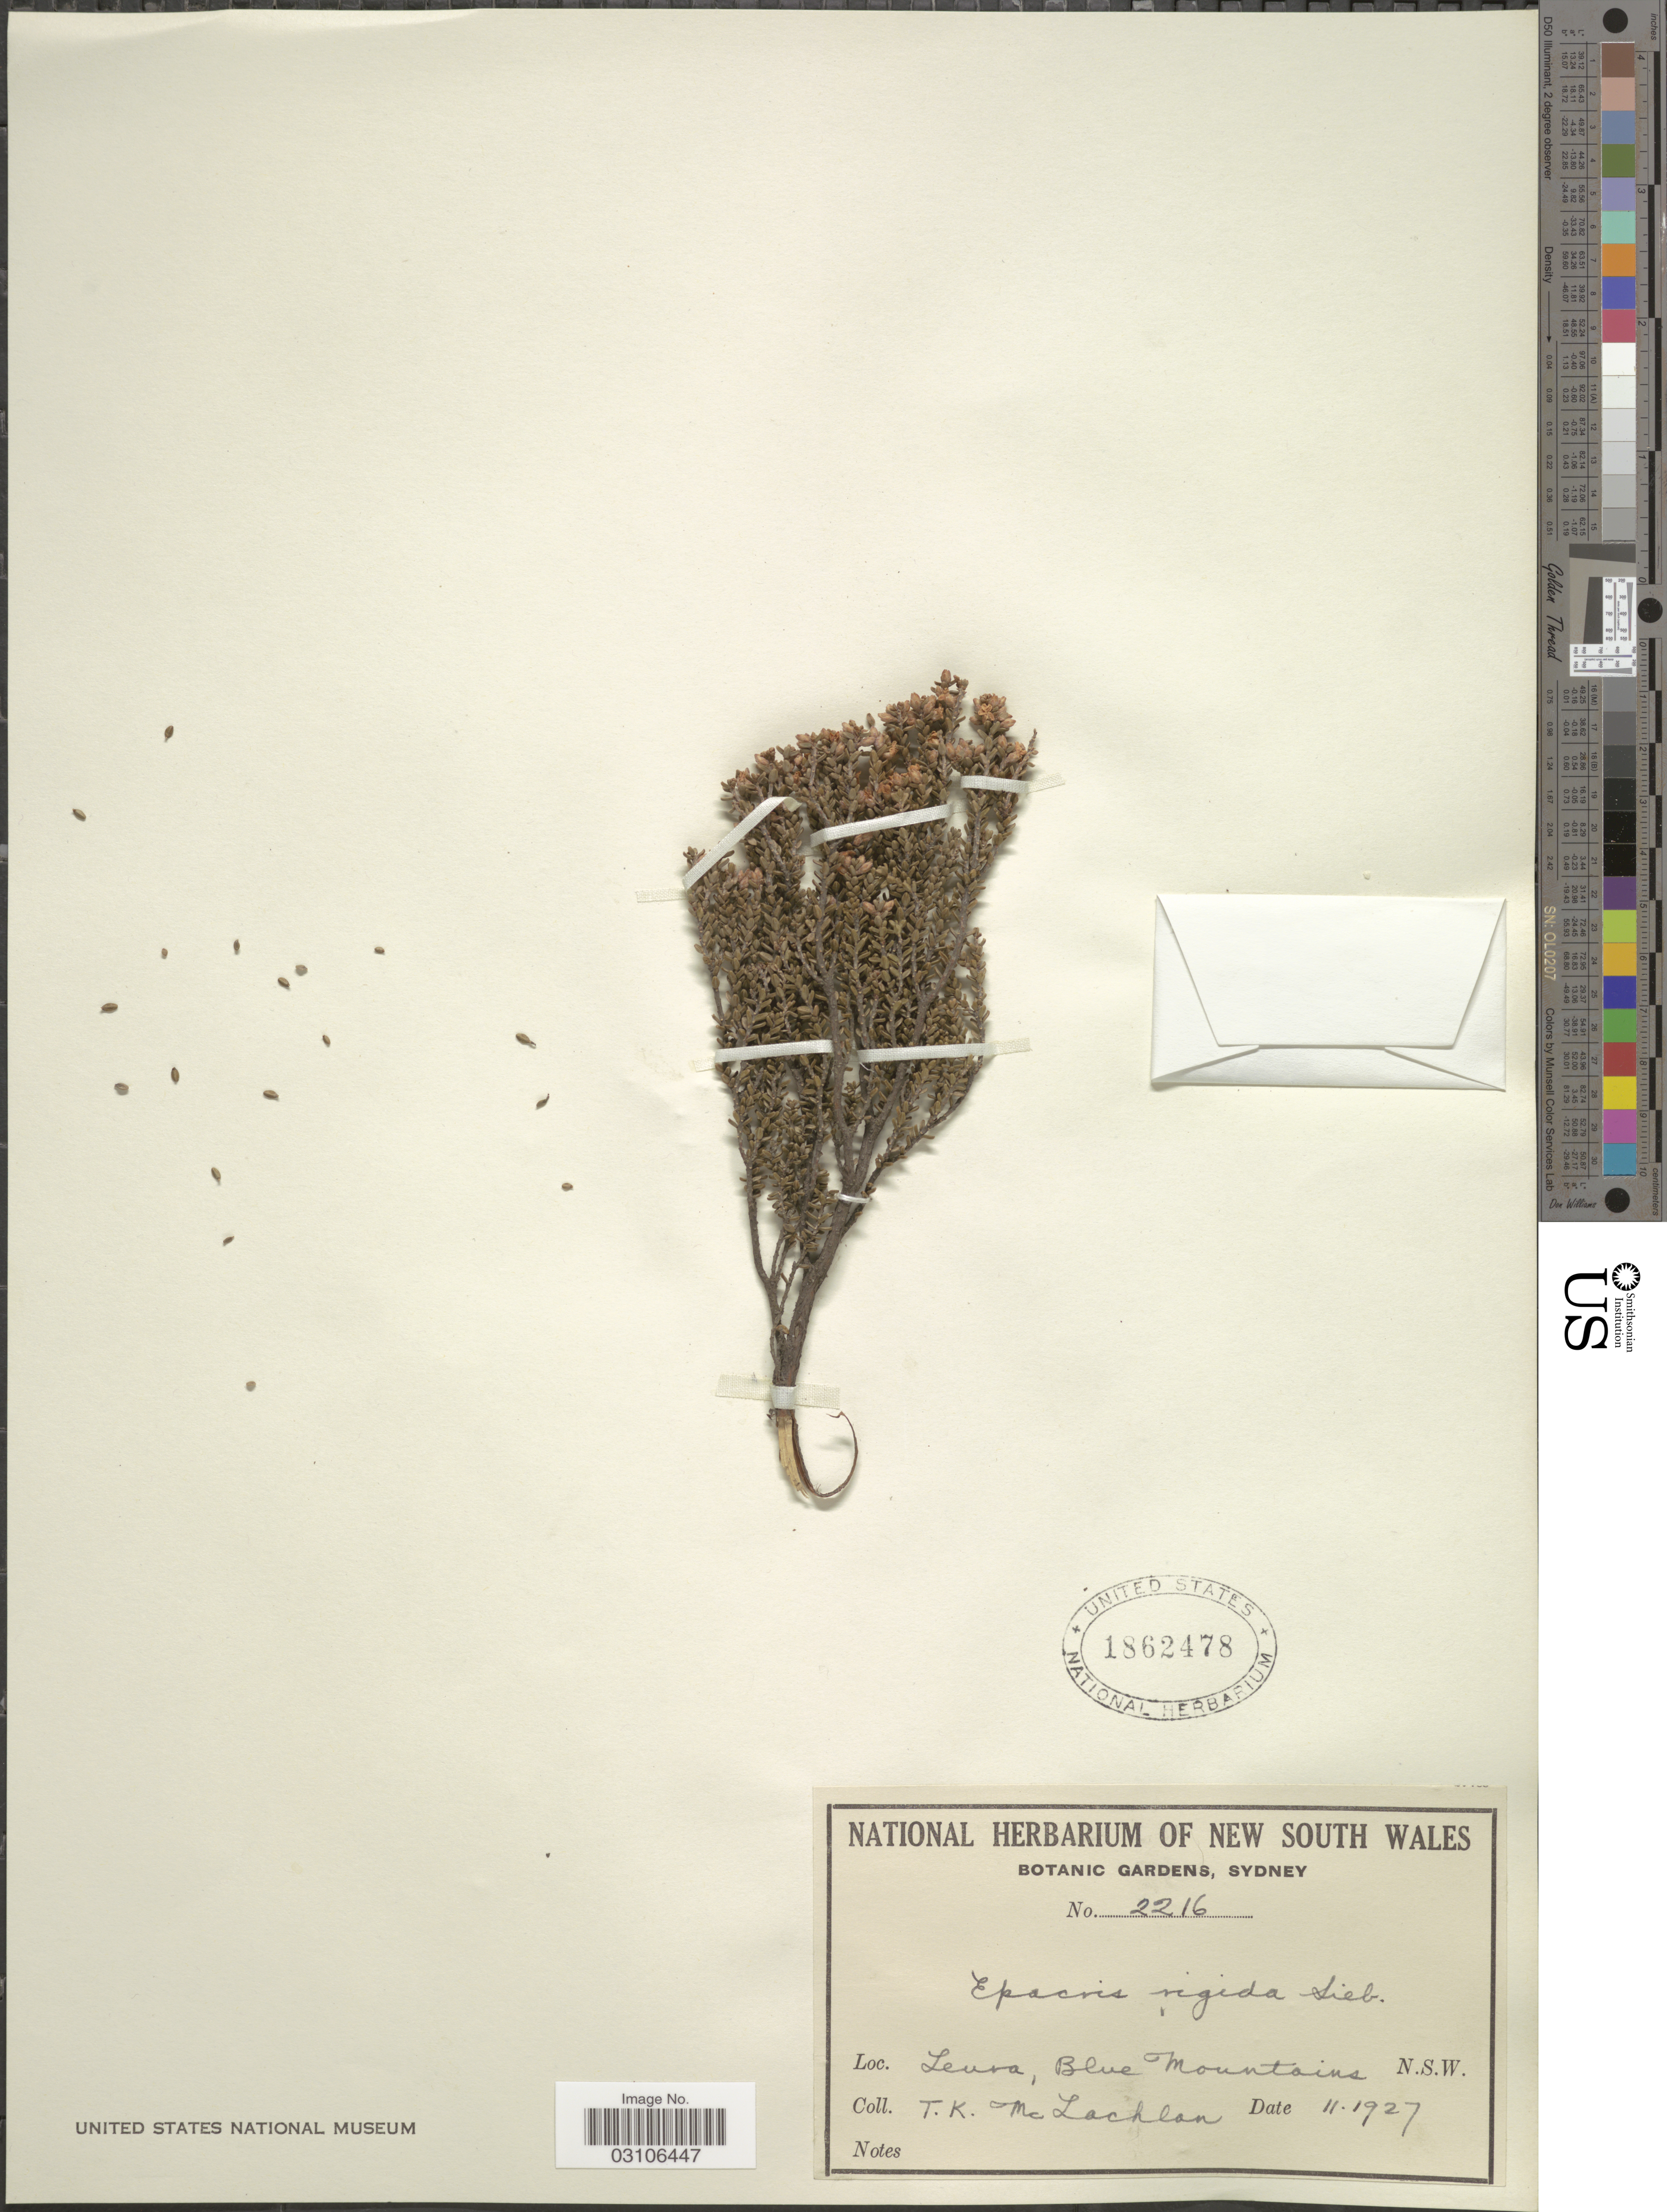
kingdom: Plantae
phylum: Tracheophyta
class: Magnoliopsida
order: Ericales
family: Ericaceae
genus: Epacris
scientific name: Epacris rigida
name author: Sieber ex Spreng.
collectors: J. McLachlan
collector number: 2216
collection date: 1927-11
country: Australia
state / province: New South Wales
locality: Leura, Blue Mountains.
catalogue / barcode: US 1862478